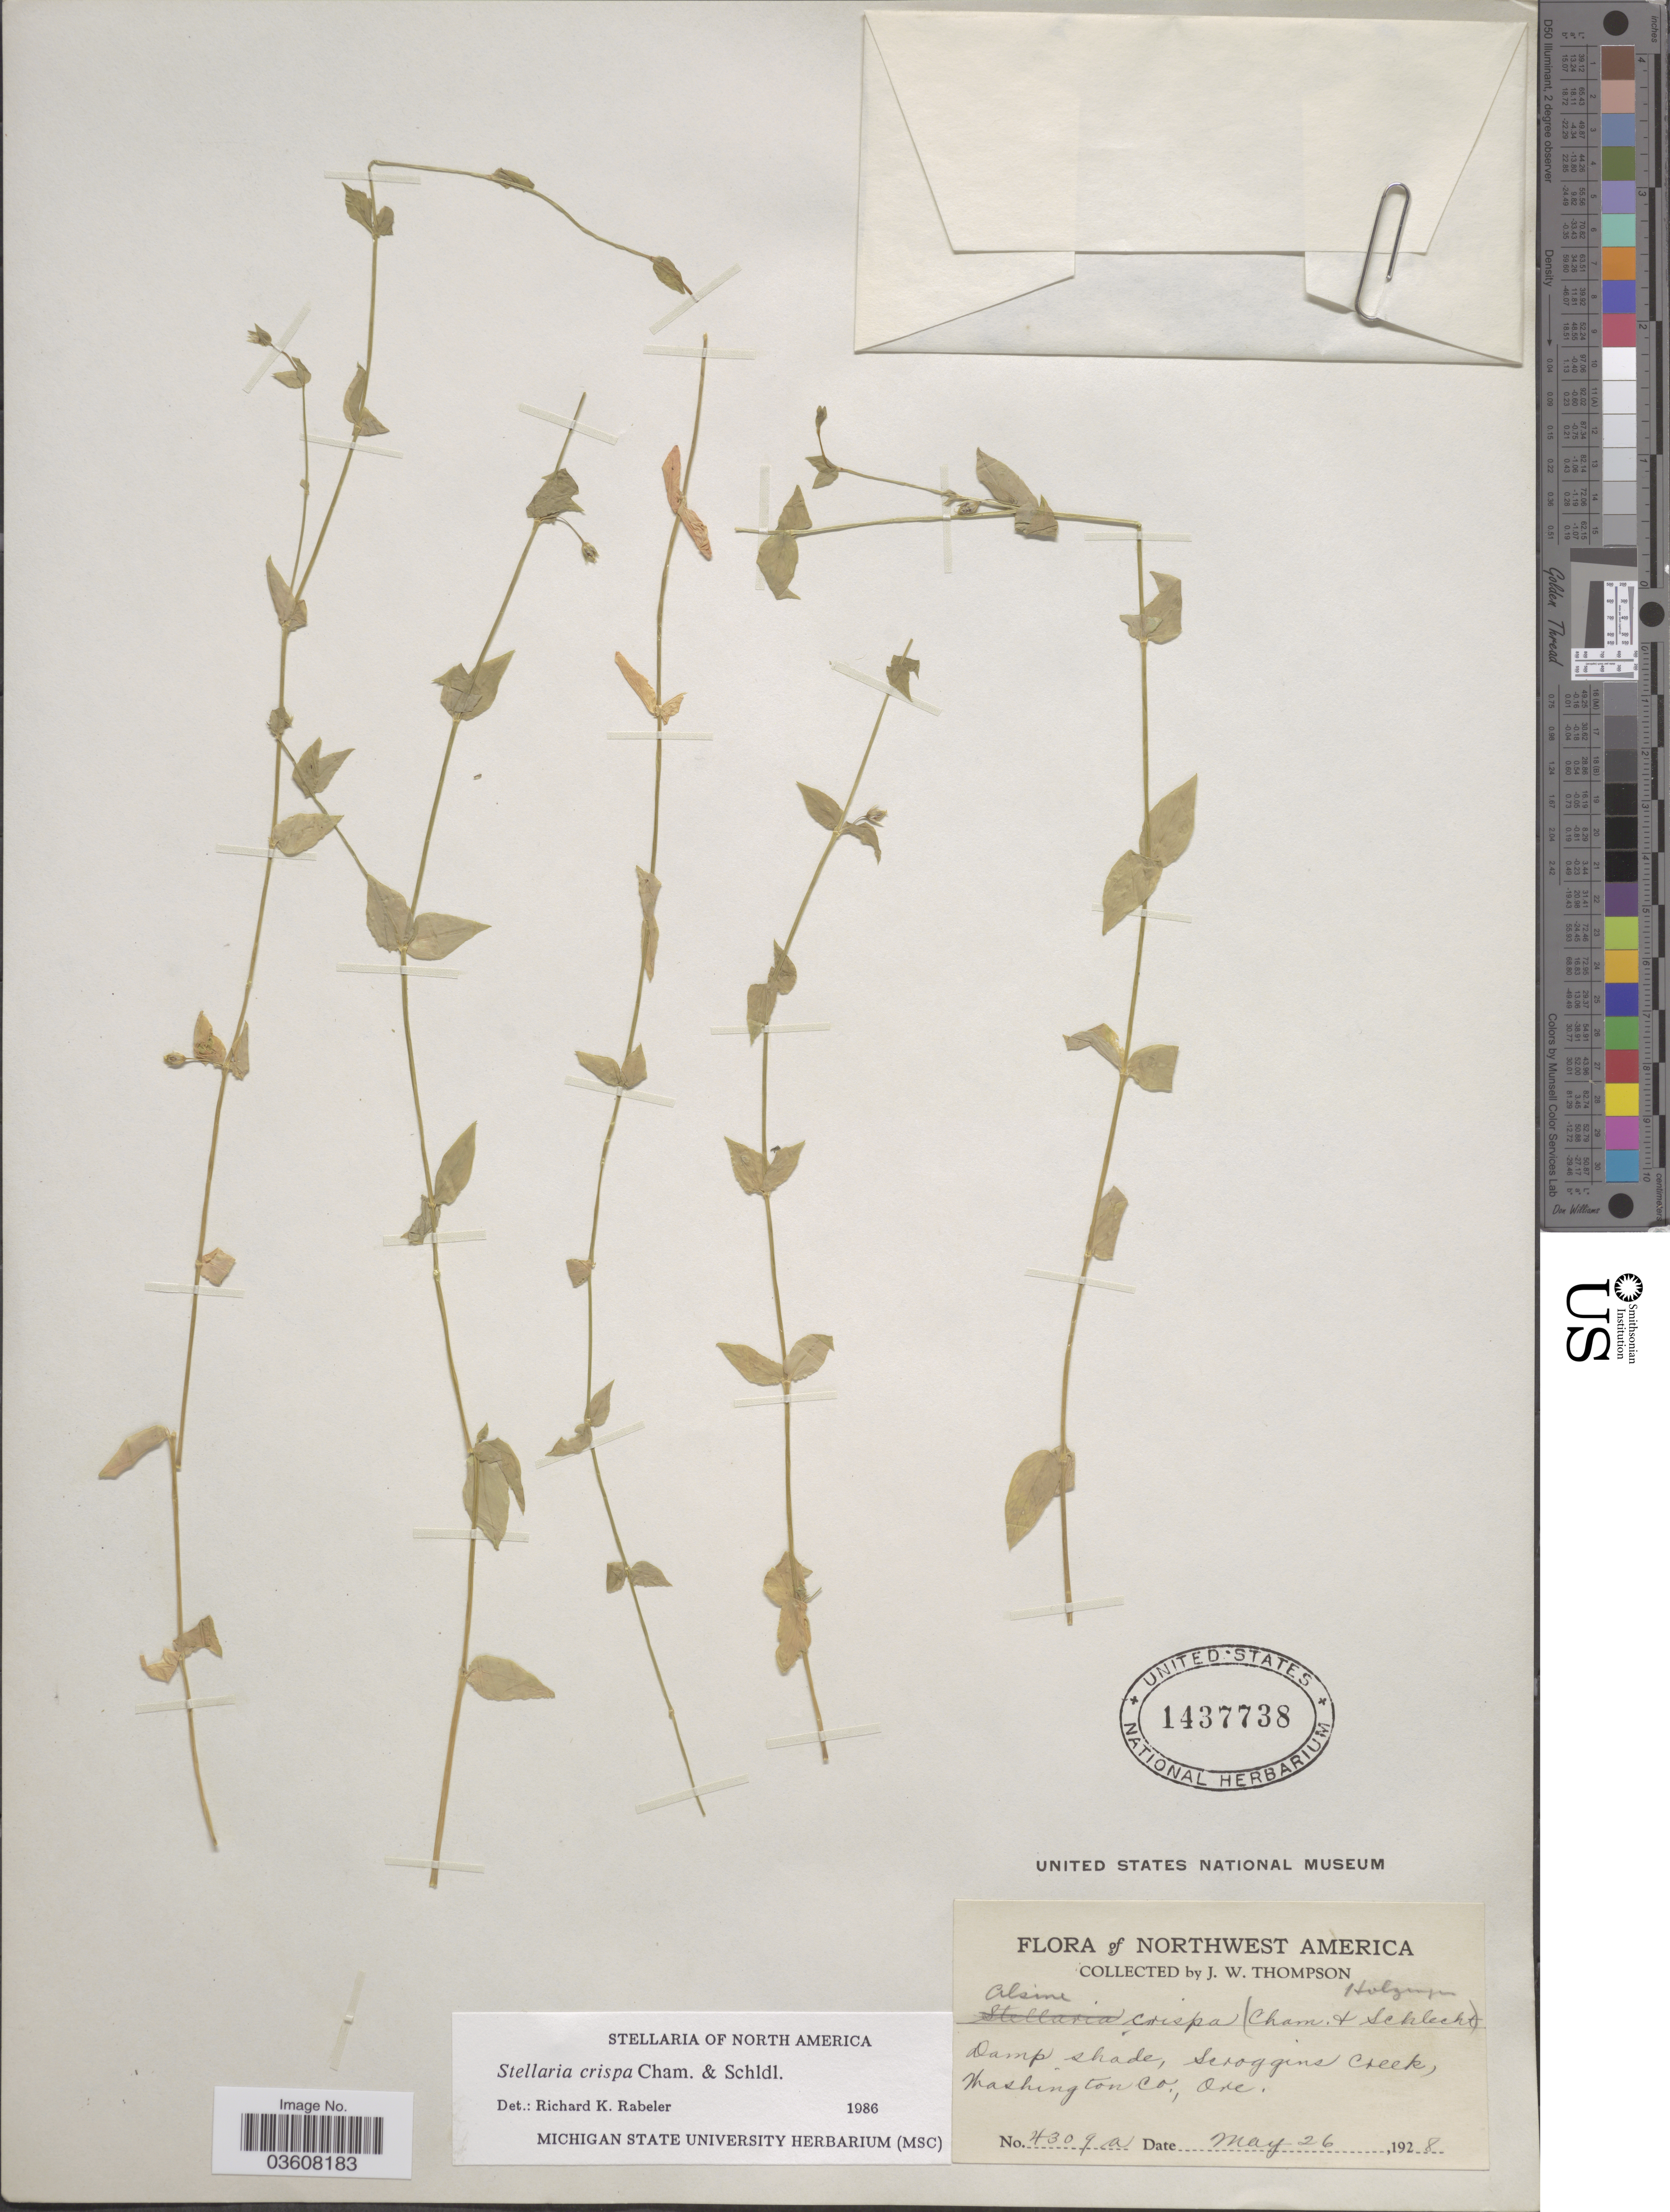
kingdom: Plantae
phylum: Tracheophyta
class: Magnoliopsida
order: Caryophyllales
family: Caryophyllaceae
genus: Stellaria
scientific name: Stellaria crispa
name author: Cham. & Schltdl.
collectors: J. Thompson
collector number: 4309a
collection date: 1928-05-26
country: United States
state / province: Oregon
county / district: Washington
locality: Northwest America. Scroggins Creek, Washington Co.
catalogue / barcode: US 1437738